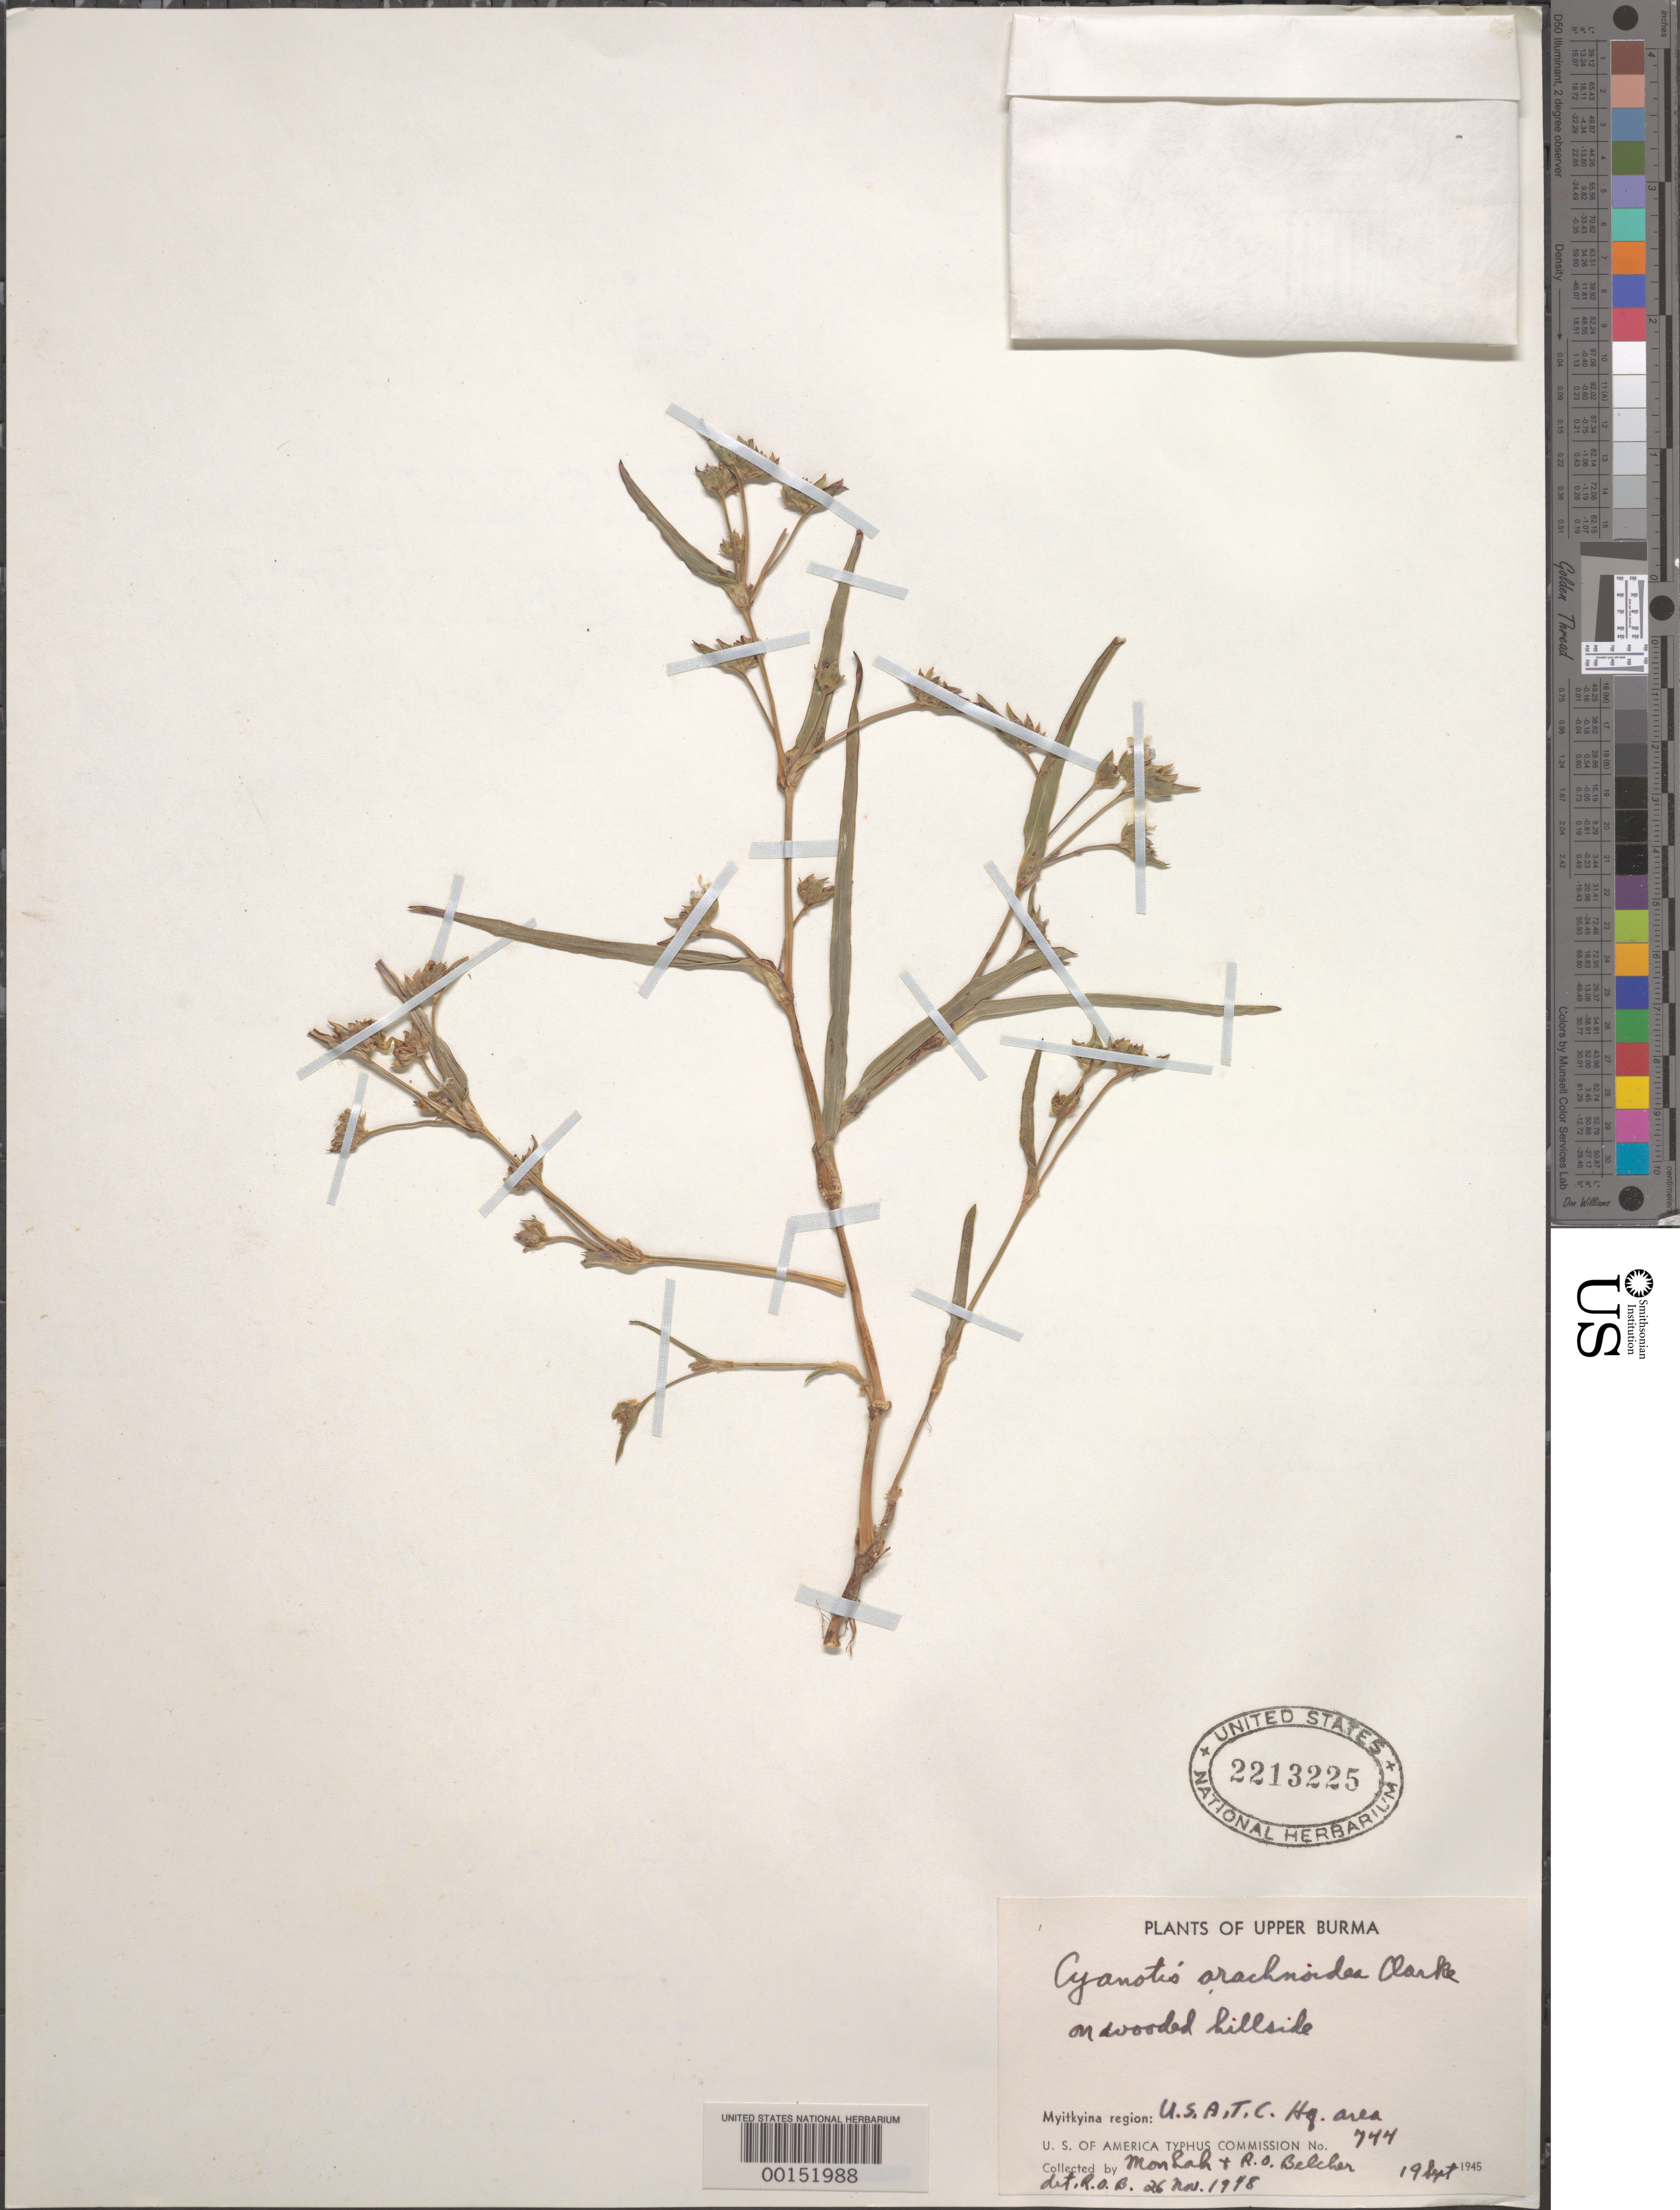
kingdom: Plantae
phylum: Tracheophyta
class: Liliopsida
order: Commelinales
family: Commelinaceae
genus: Cyanotis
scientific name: Cyanotis thwaitesii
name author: Hassk.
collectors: -. Monlah & -. Belcher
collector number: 744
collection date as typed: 19 Sep 1945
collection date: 1945-09-19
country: Myanmar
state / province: Kachin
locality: Myitkyina region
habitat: Wooded hillside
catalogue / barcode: US 2213225